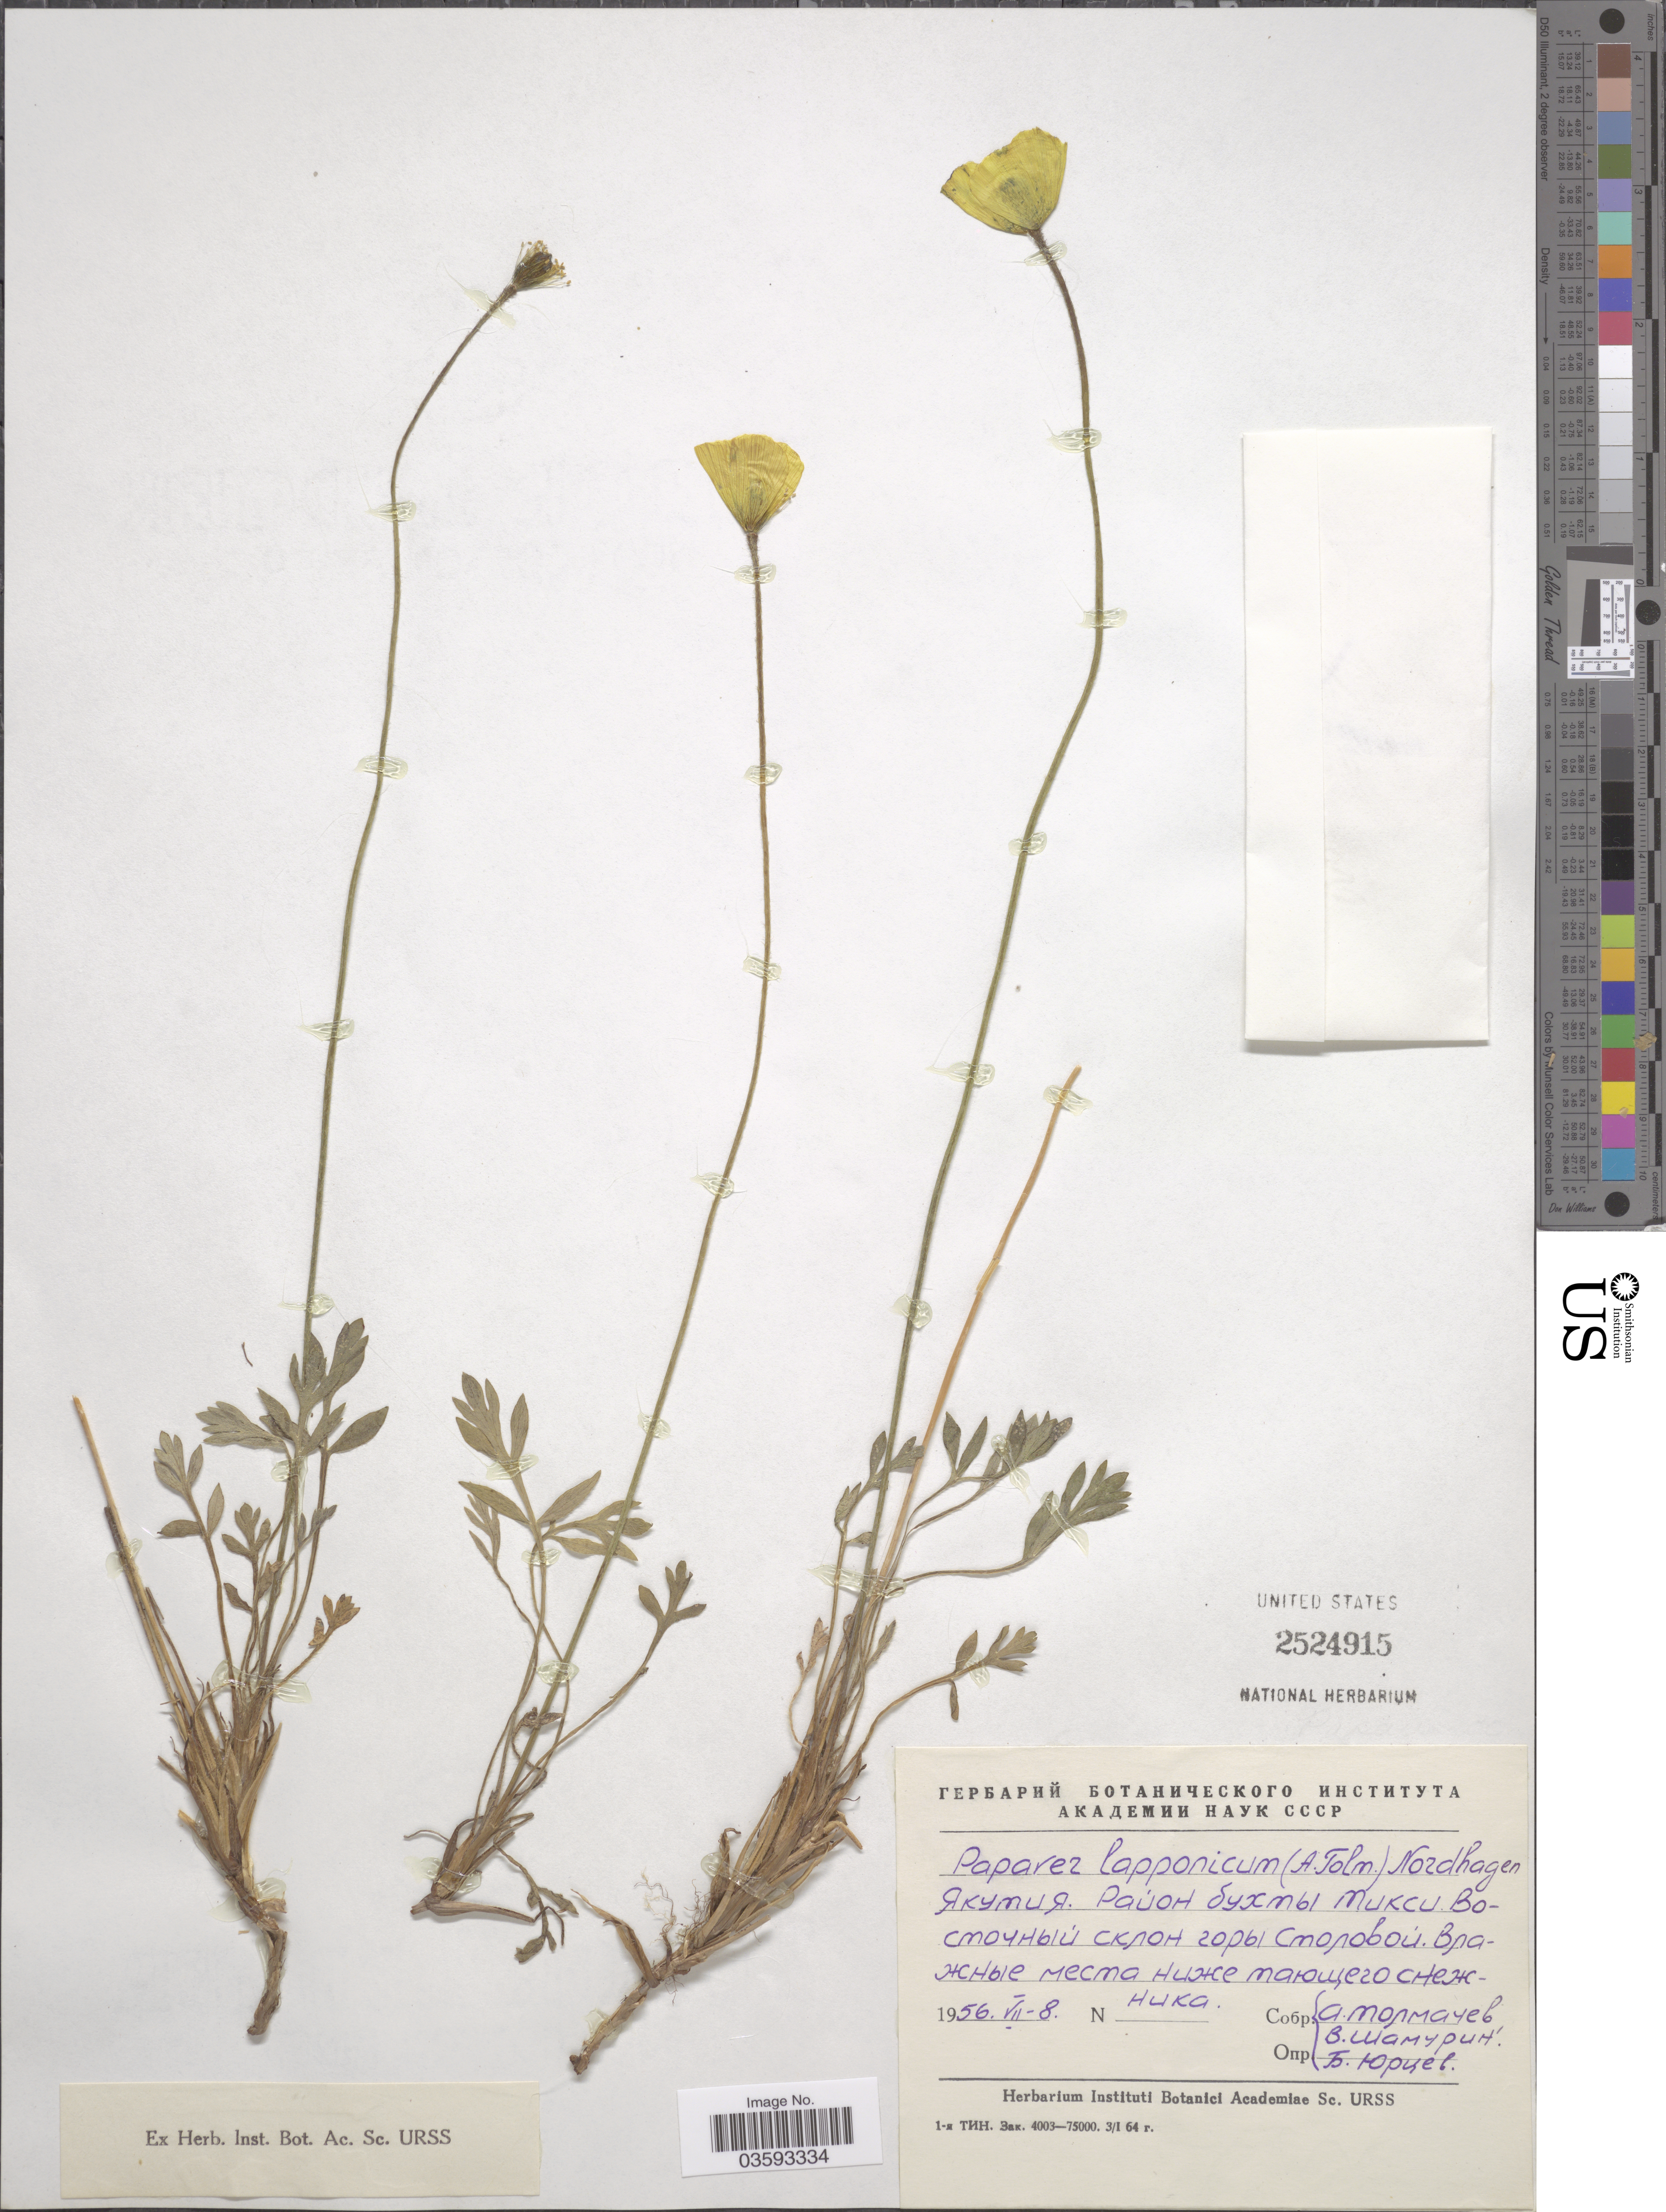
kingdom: Plantae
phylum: Tracheophyta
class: Magnoliopsida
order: Ranunculales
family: Papaveraceae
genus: Papaver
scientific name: Papaver lapponicum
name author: (Tolm.) Nordh.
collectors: A. Tolmachev, V. Shamurin & B. Urtsev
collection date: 1956-07-08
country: Russian Federation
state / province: Sakha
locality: Tiksi Bay, east slope of Mt. Stolovaya.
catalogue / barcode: US 2524915